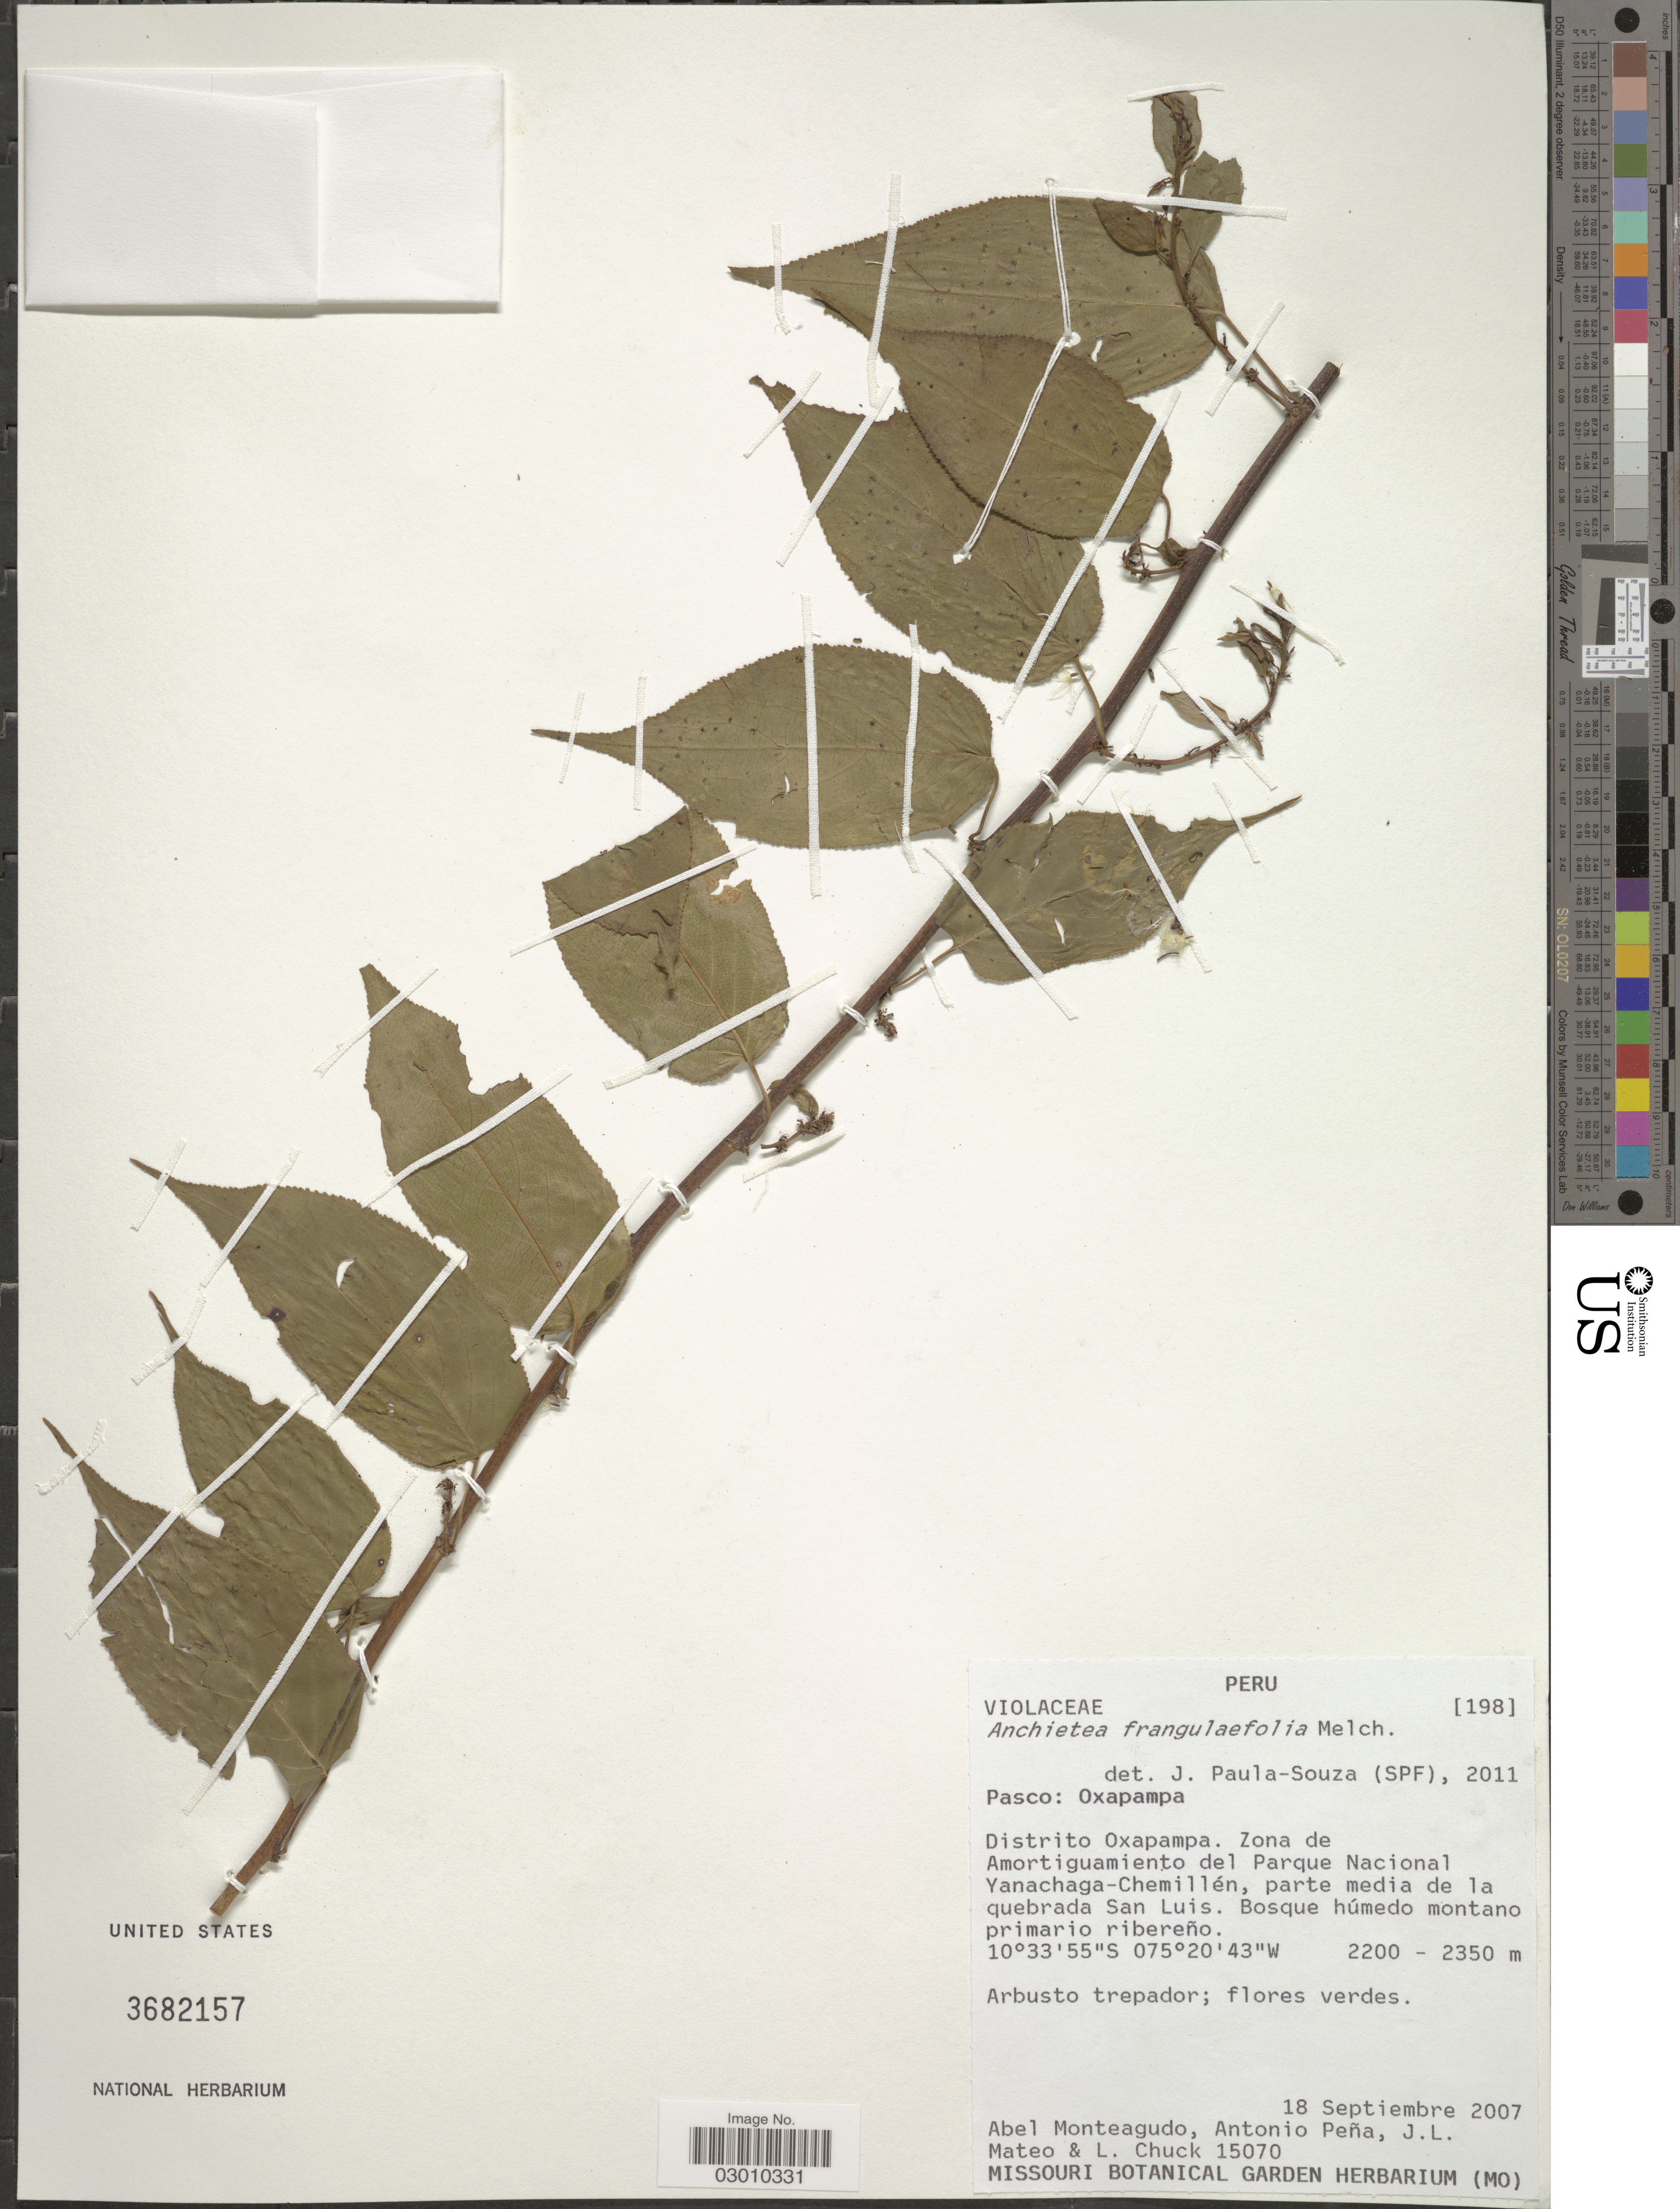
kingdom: Plantae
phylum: Tracheophyta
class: Magnoliopsida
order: Malpighiales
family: Violaceae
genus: Anchietea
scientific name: Anchietea frangulaefolia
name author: Melch.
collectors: A. Monteagudo, A. Pena, J. Mateo & L. Chuck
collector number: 15070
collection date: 2007-09-18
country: Peru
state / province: Pasco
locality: Oxapampa. Distrito Oxapampa. Zona de Amortiguamiento del Parque Nacional Yanachaga-Chemillén, parte media de la quebrada San Luis.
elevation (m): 2200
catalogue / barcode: US 3682157